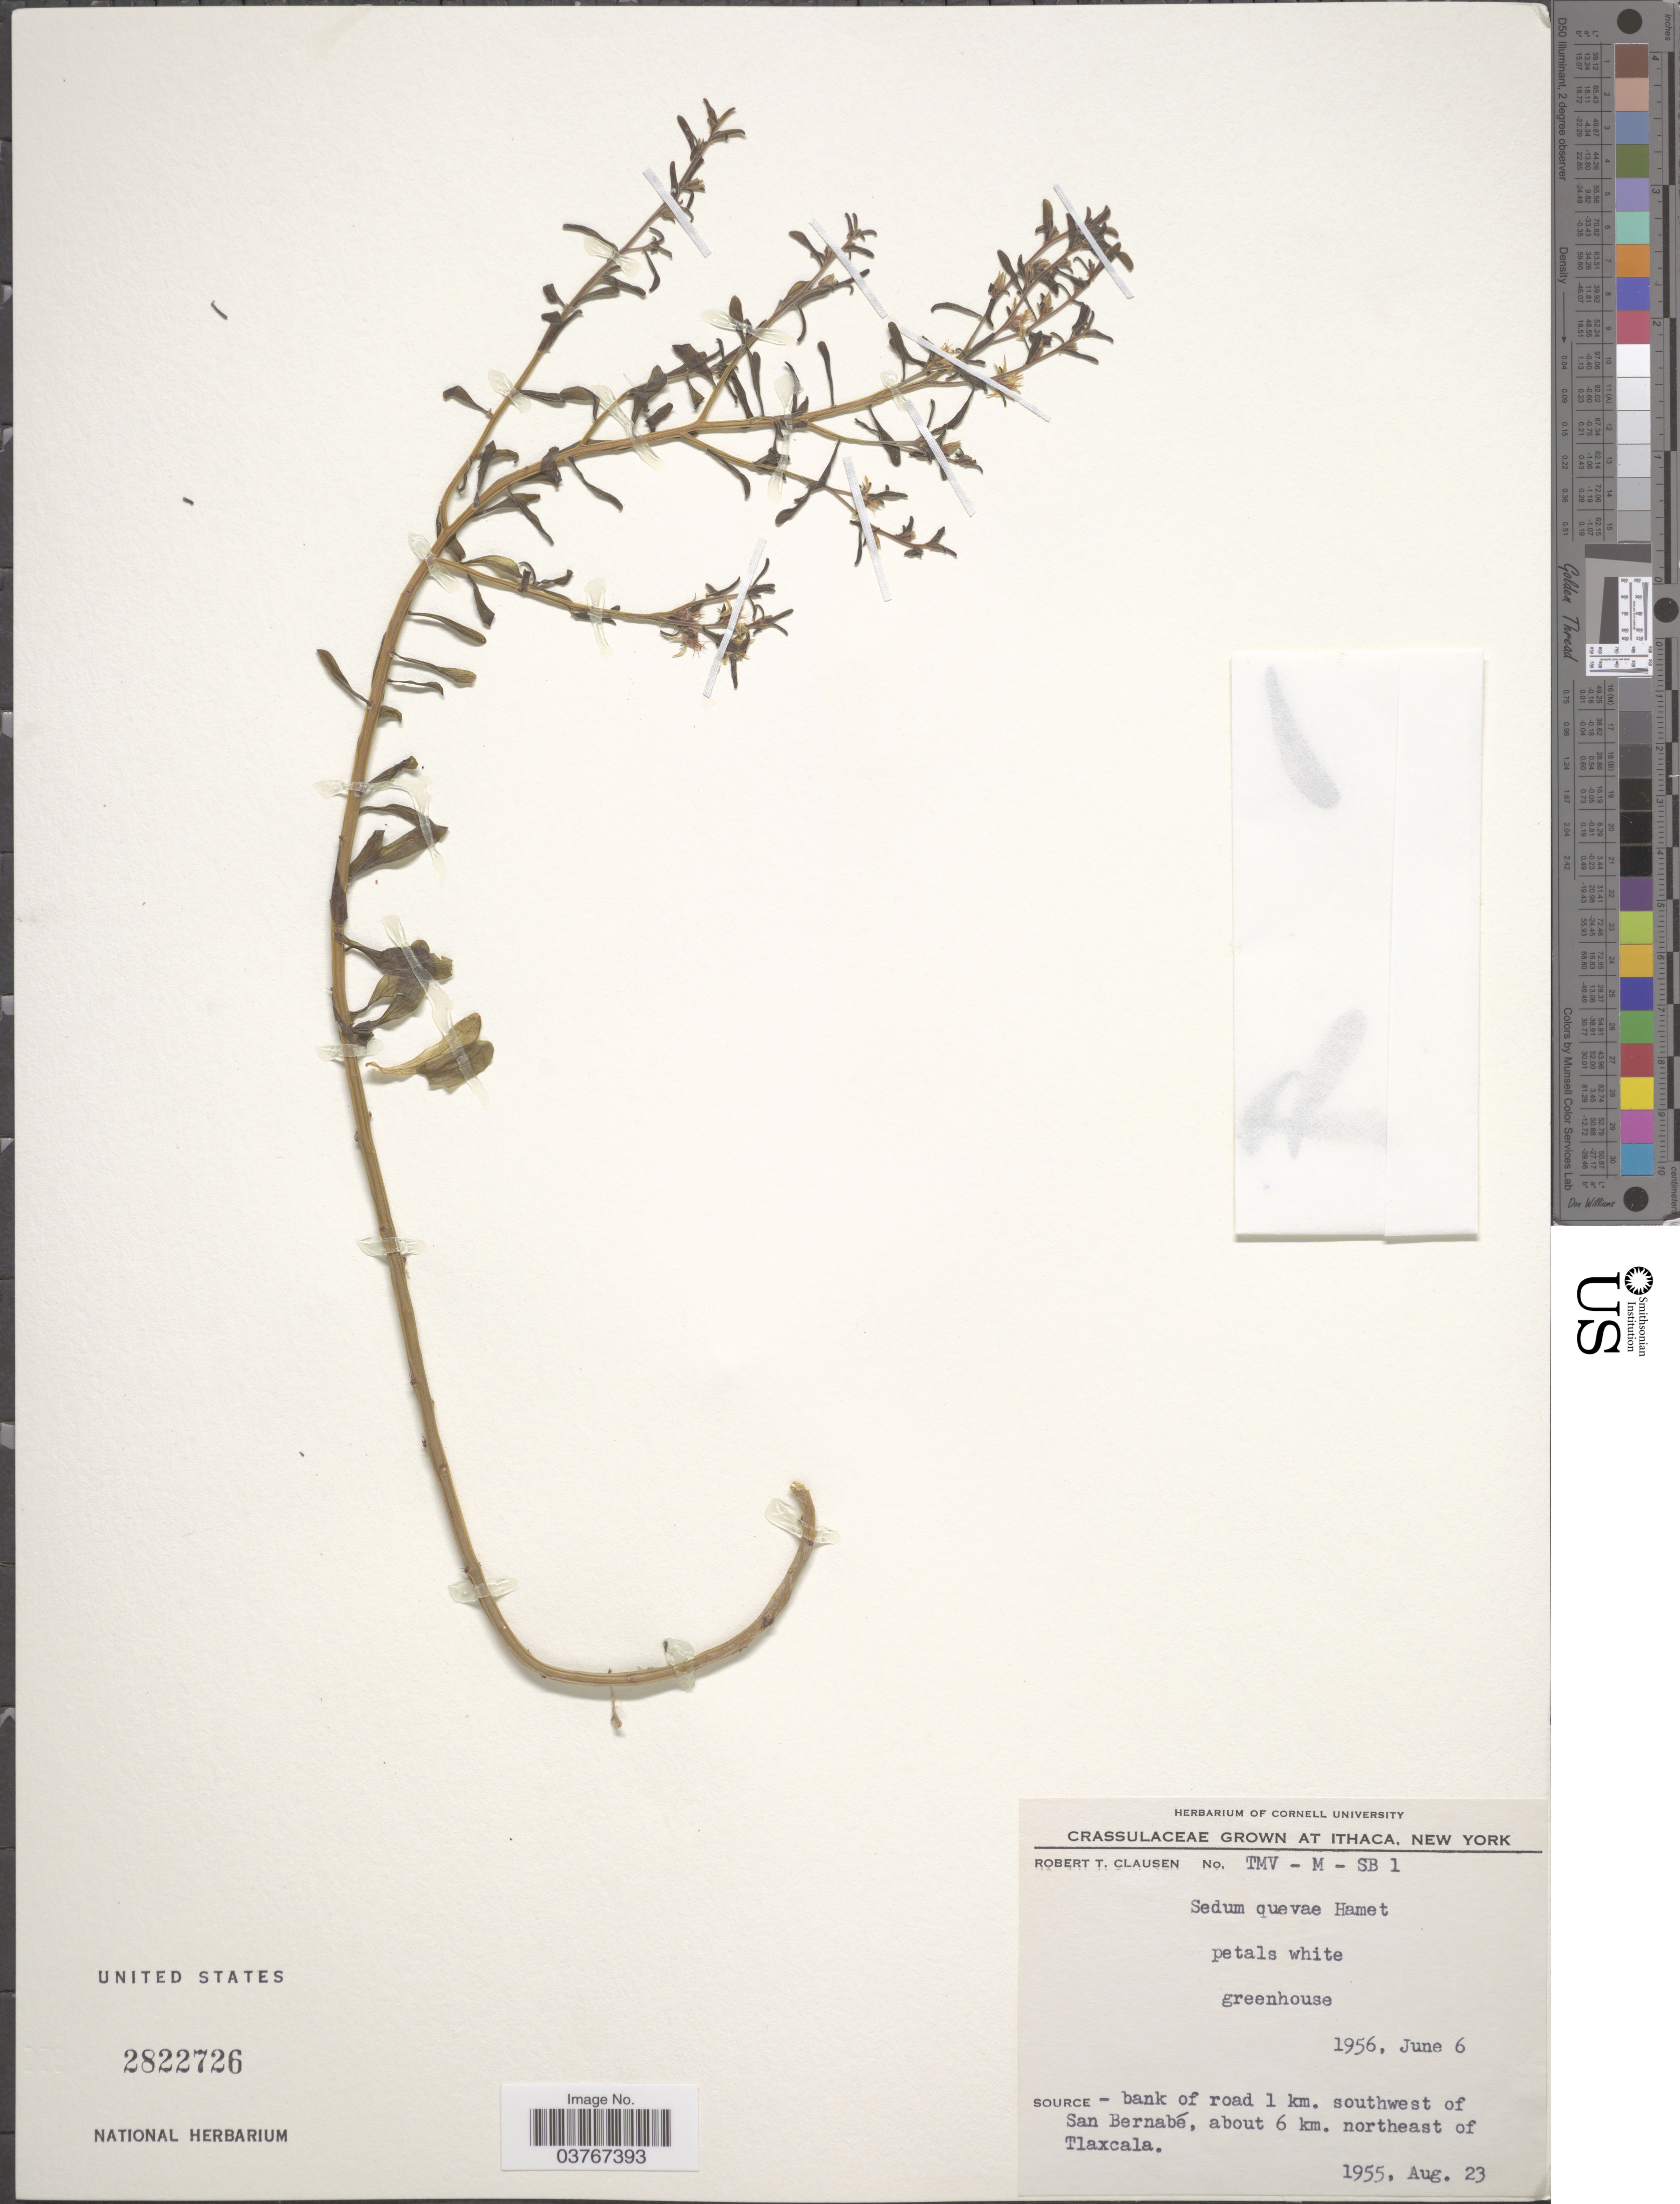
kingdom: Plantae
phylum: Tracheophyta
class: Magnoliopsida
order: Saxifragales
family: Crassulaceae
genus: Sedum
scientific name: Sedum quevae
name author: Raym.-Hamet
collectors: R. T. Clausen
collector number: TMV - M SB 1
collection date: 1956-06-06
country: United States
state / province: New York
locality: Ithaca, Greenhouse.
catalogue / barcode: US 2822726